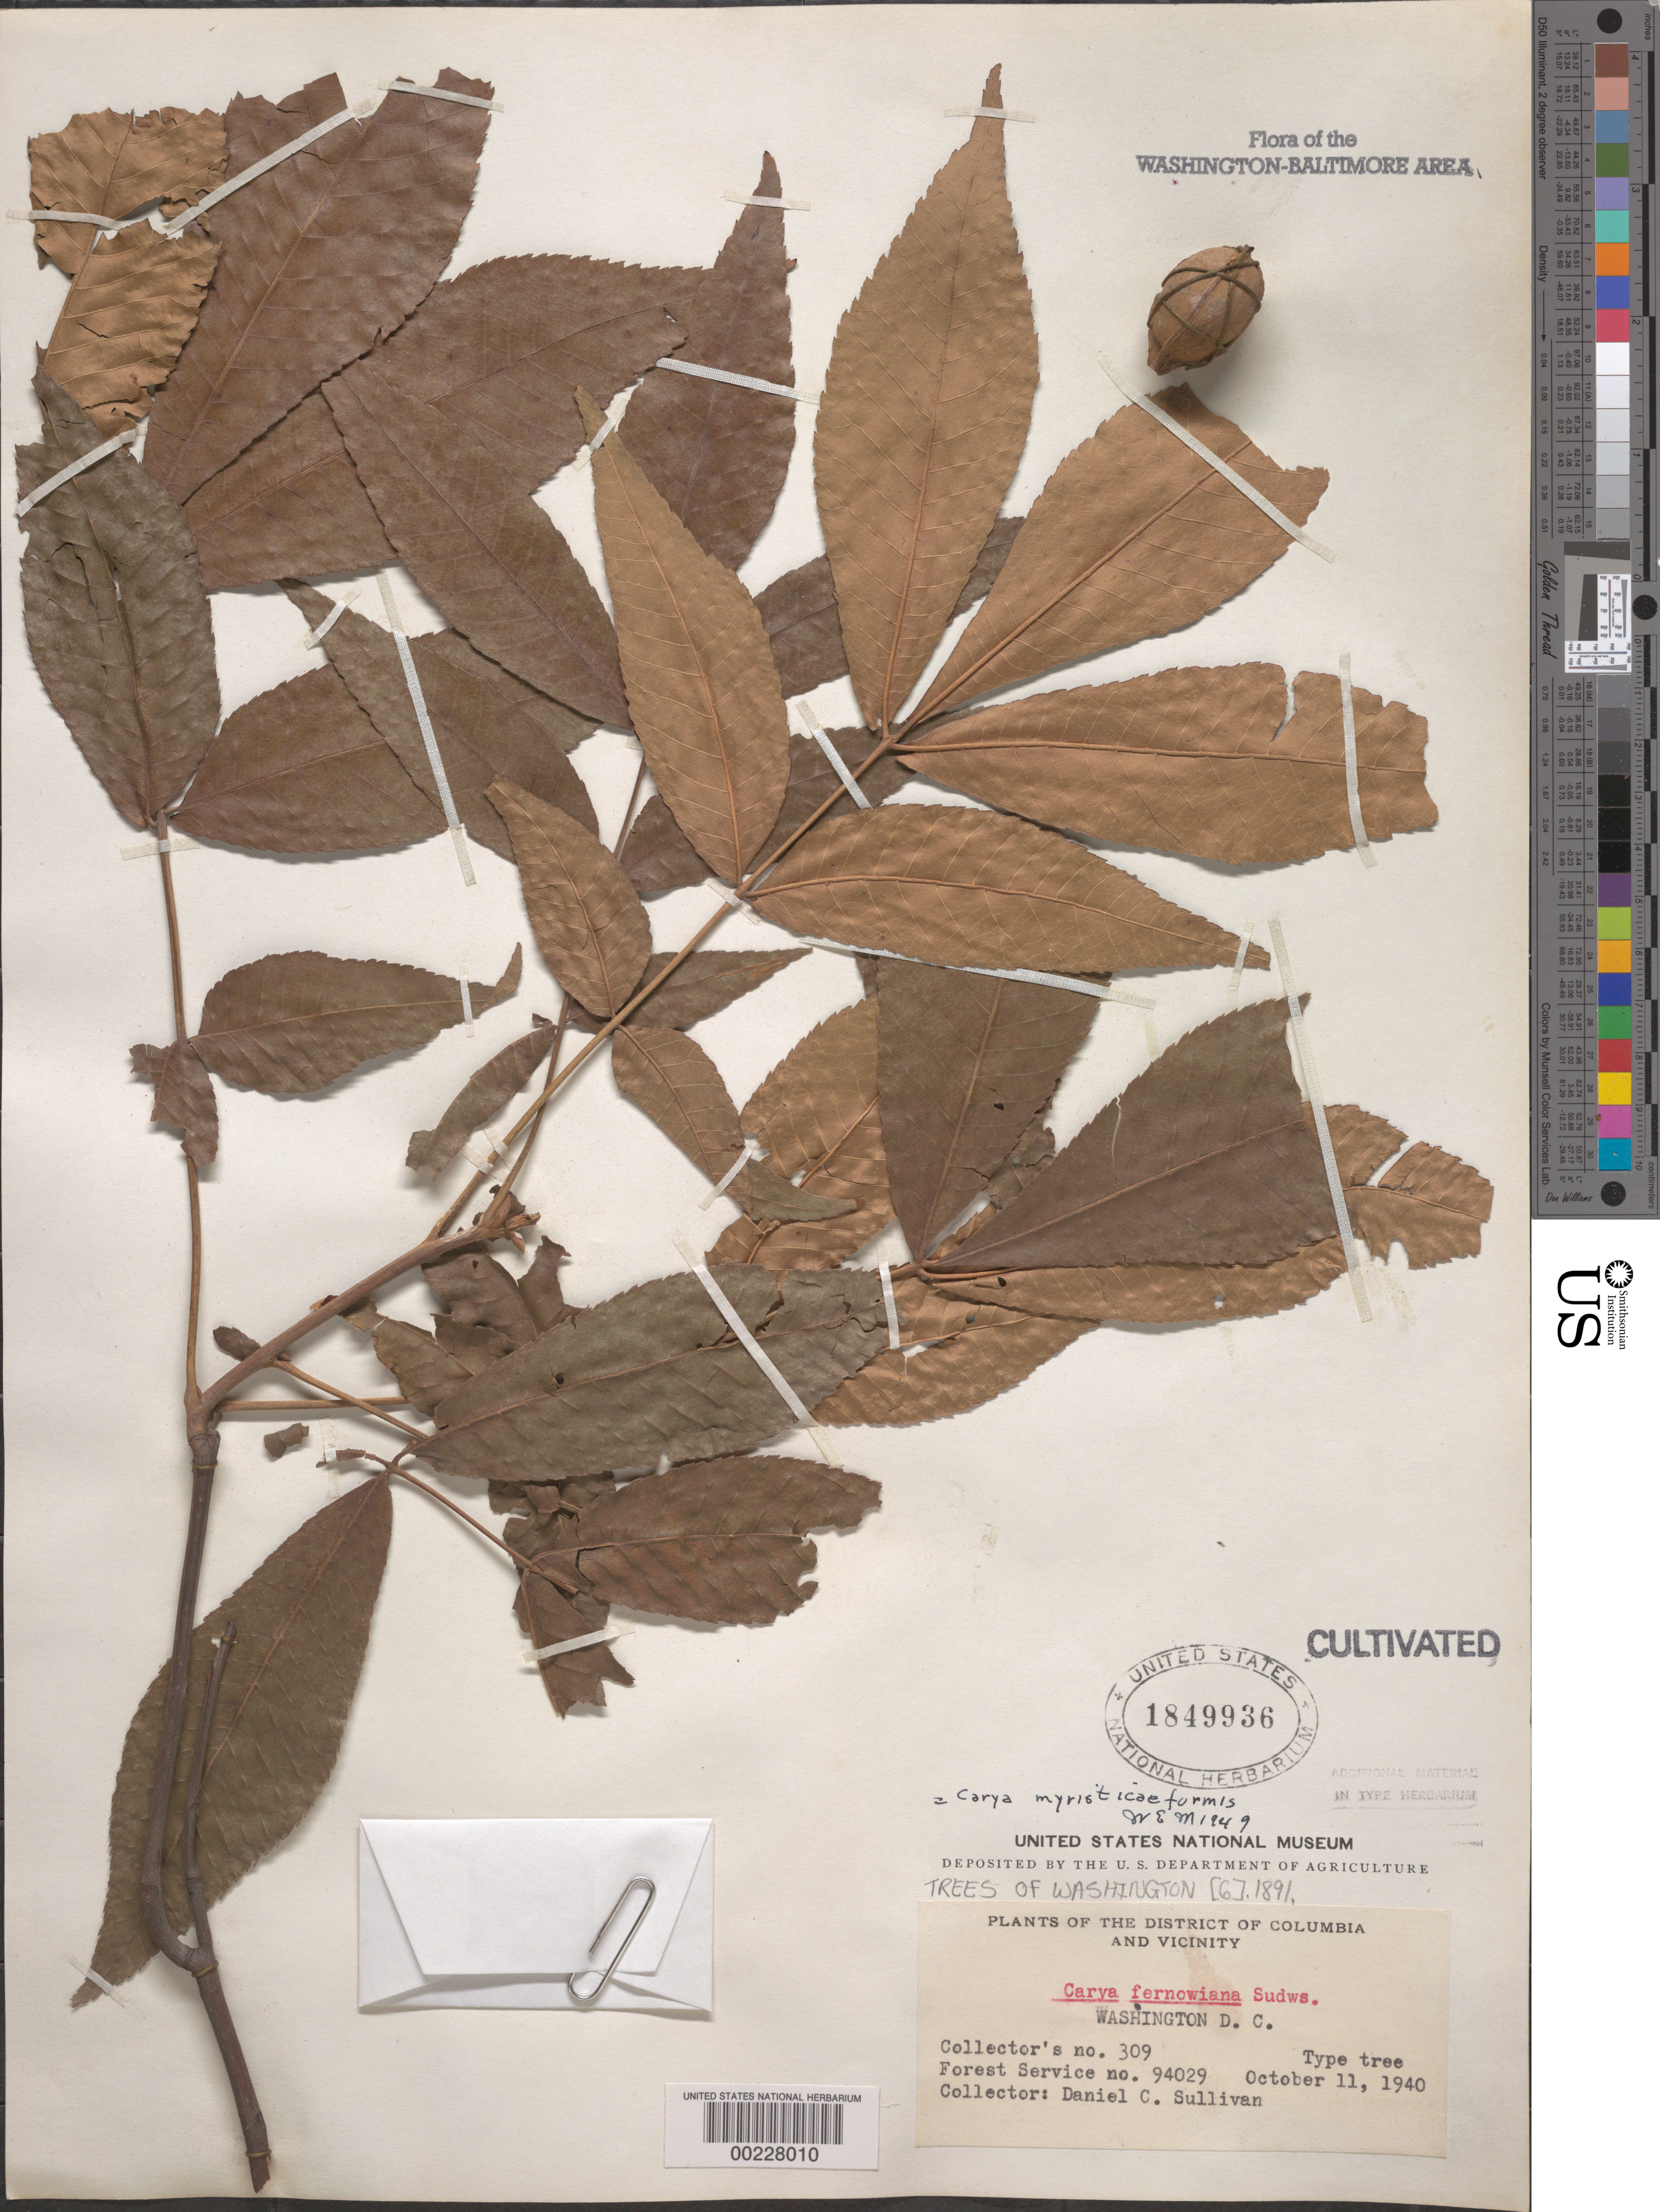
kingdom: Plantae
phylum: Tracheophyta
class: Magnoliopsida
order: Fagales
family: Juglandaceae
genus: Carya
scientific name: Carya myristiciformis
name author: (F. Michx.) Nutt.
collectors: D. Sullivan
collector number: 309 / 94029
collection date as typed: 11 Oct 1940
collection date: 1940-10-11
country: United States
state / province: District of Columbia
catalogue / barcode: US 1849936